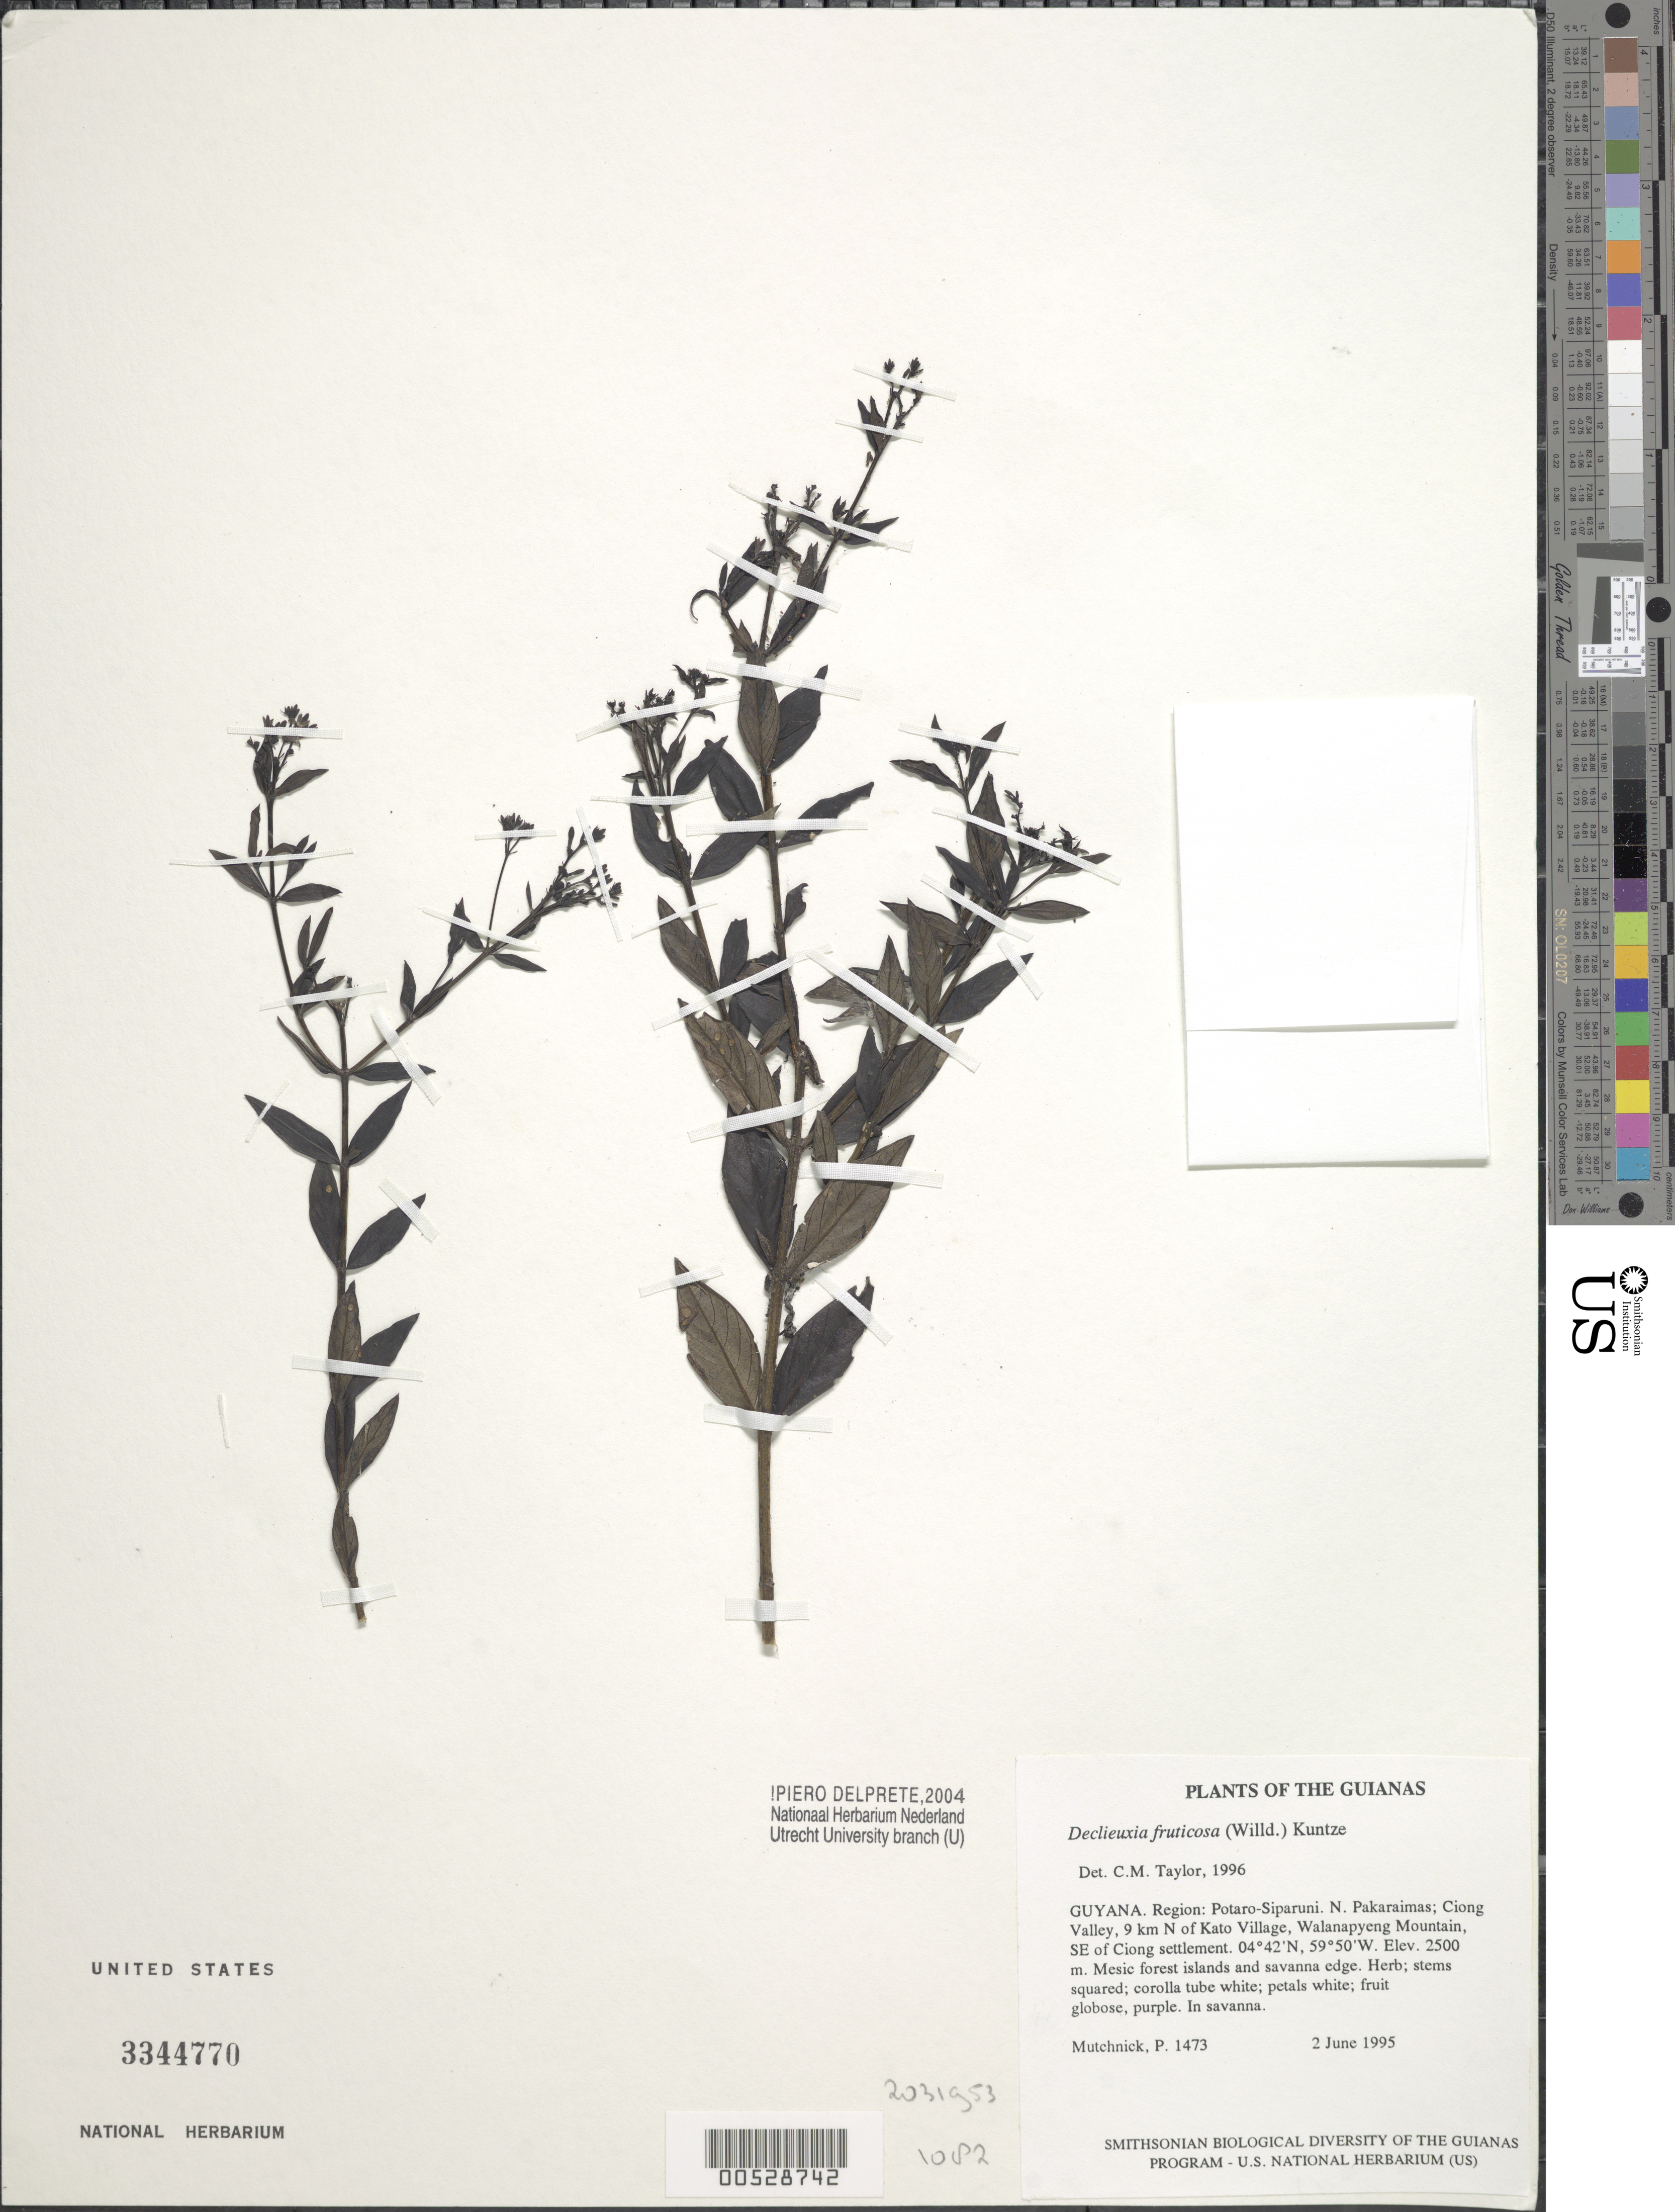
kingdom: Plantae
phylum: Tracheophyta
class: Magnoliopsida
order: Gentianales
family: Rubiaceae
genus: Declieuxia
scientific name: Declieuxia fruticosa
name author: (Willd. ex Roem. & Schult.) Kuntze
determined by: Taylor, Charlotte M.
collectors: P. Mutchnick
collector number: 1473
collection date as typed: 2 June 1995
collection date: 1995-06-02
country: Guyana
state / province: Potaro-Siparuni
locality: N. Pakaraimas; Ciong Valley, 9 km N of Kato Village, Walanapyeng Mountain, SE of Ciong settlement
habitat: Mesic forest islands and savanna edge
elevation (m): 2500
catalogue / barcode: US 3344770